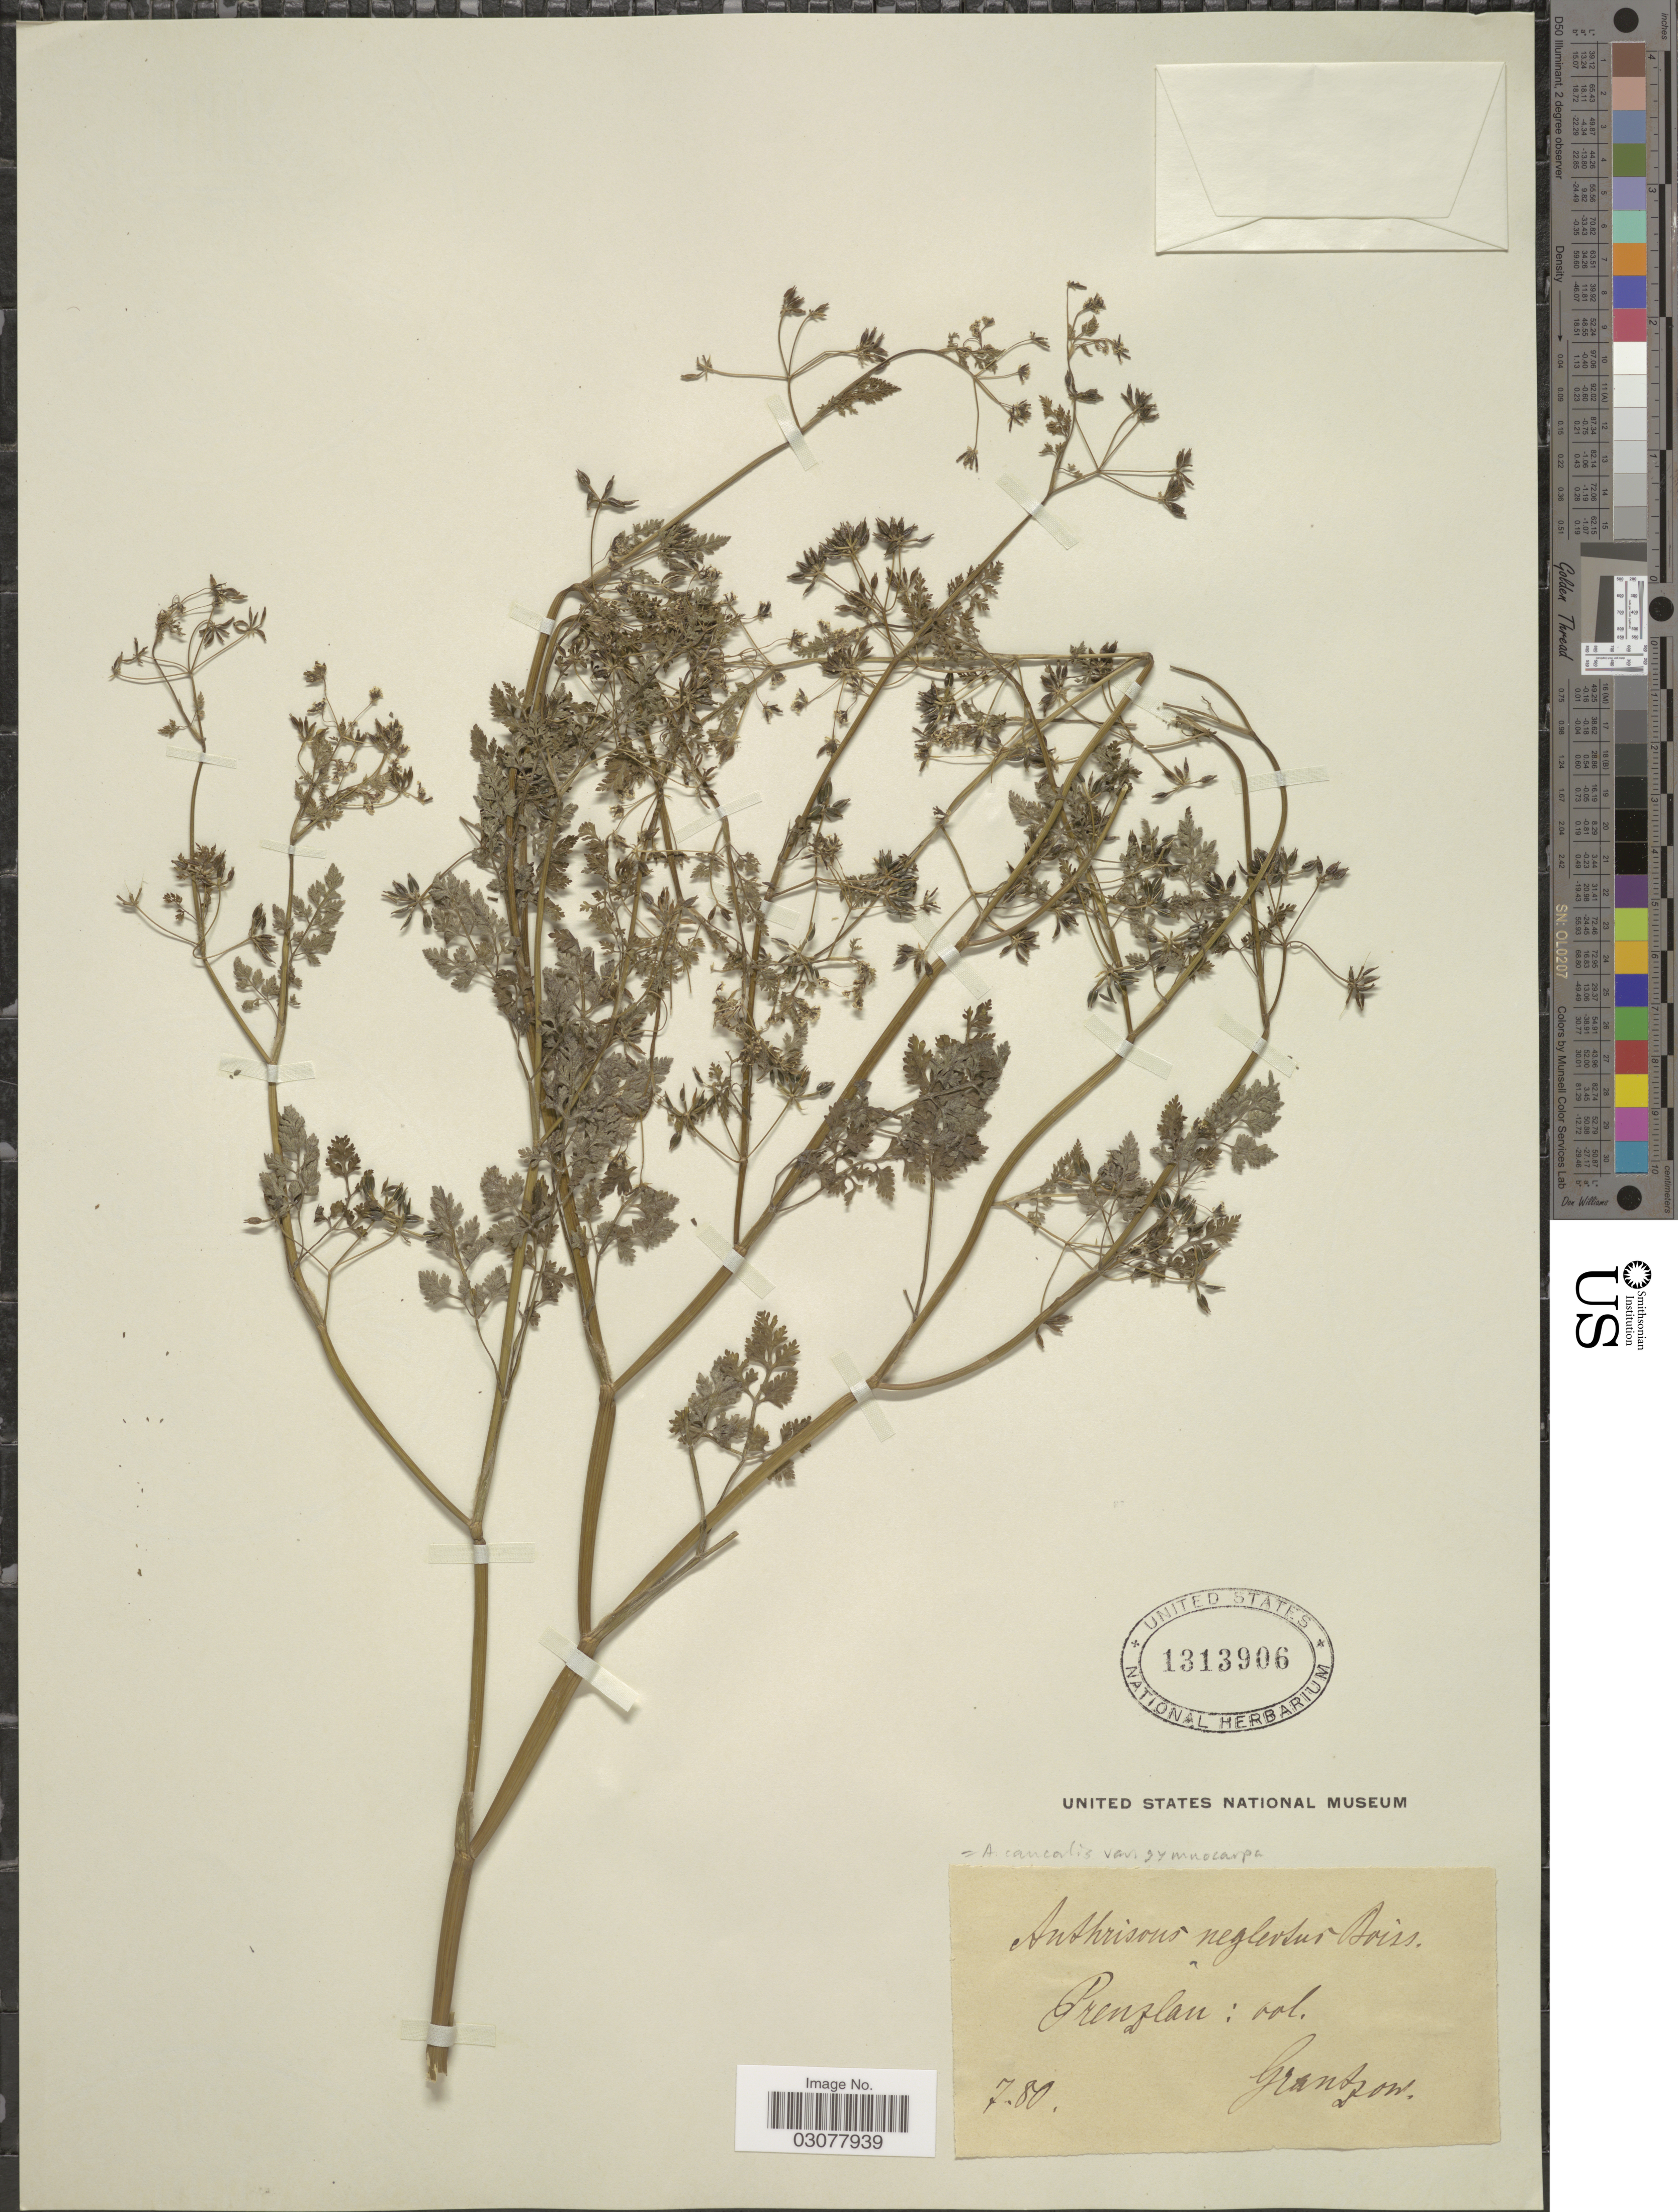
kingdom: Plantae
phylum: Tracheophyta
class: Magnoliopsida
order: Apiales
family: Apiaceae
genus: Anthriscus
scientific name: Anthriscus caucalis var. gymnocarpa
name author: (Moris) Cannon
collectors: Grantzow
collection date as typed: Transcribed d/m/y: /7/80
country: Germany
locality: Prenzlau: vol [interpreted].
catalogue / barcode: US 1313906